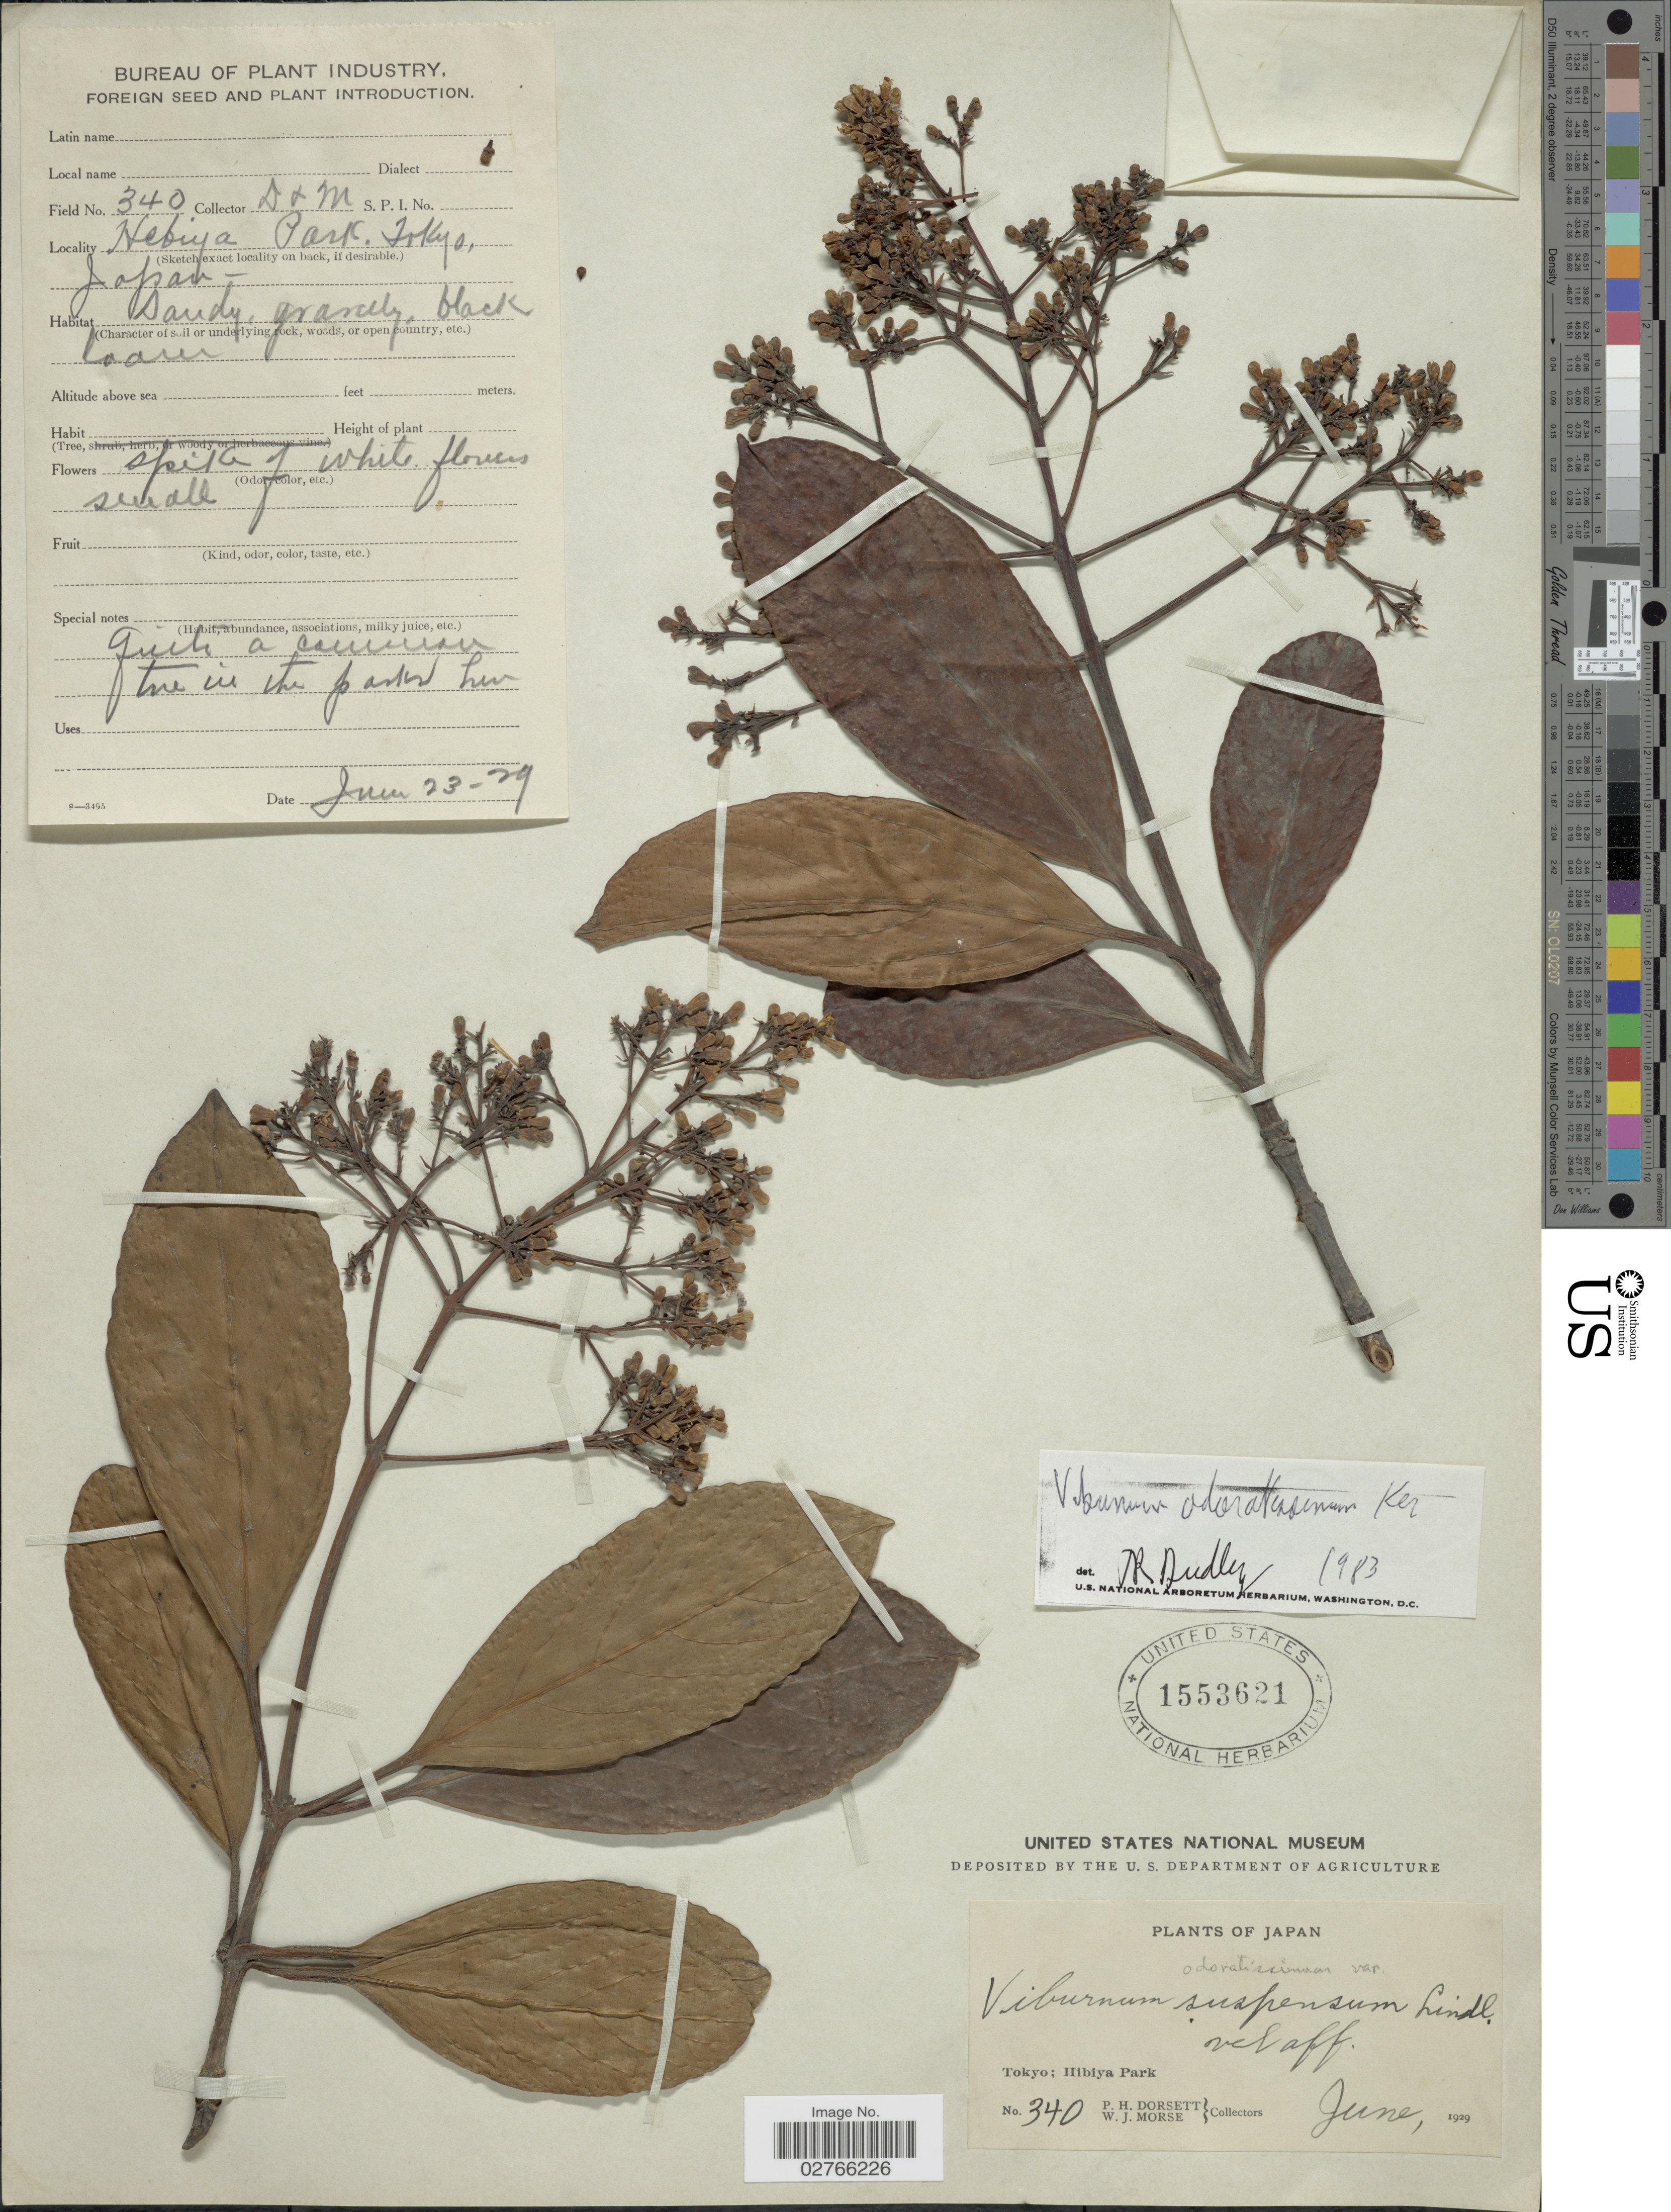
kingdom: Plantae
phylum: Tracheophyta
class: Magnoliopsida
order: Dipsacales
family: Viburnaceae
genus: Viburnum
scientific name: Viburnum odoratissimum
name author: Ker Gawl.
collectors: P. H. Dorsett & W. J. Morse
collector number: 340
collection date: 1929-06-23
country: Japan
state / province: Tokyo, Federal City of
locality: Tokyo; Hibiya Park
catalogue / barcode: US 1553621